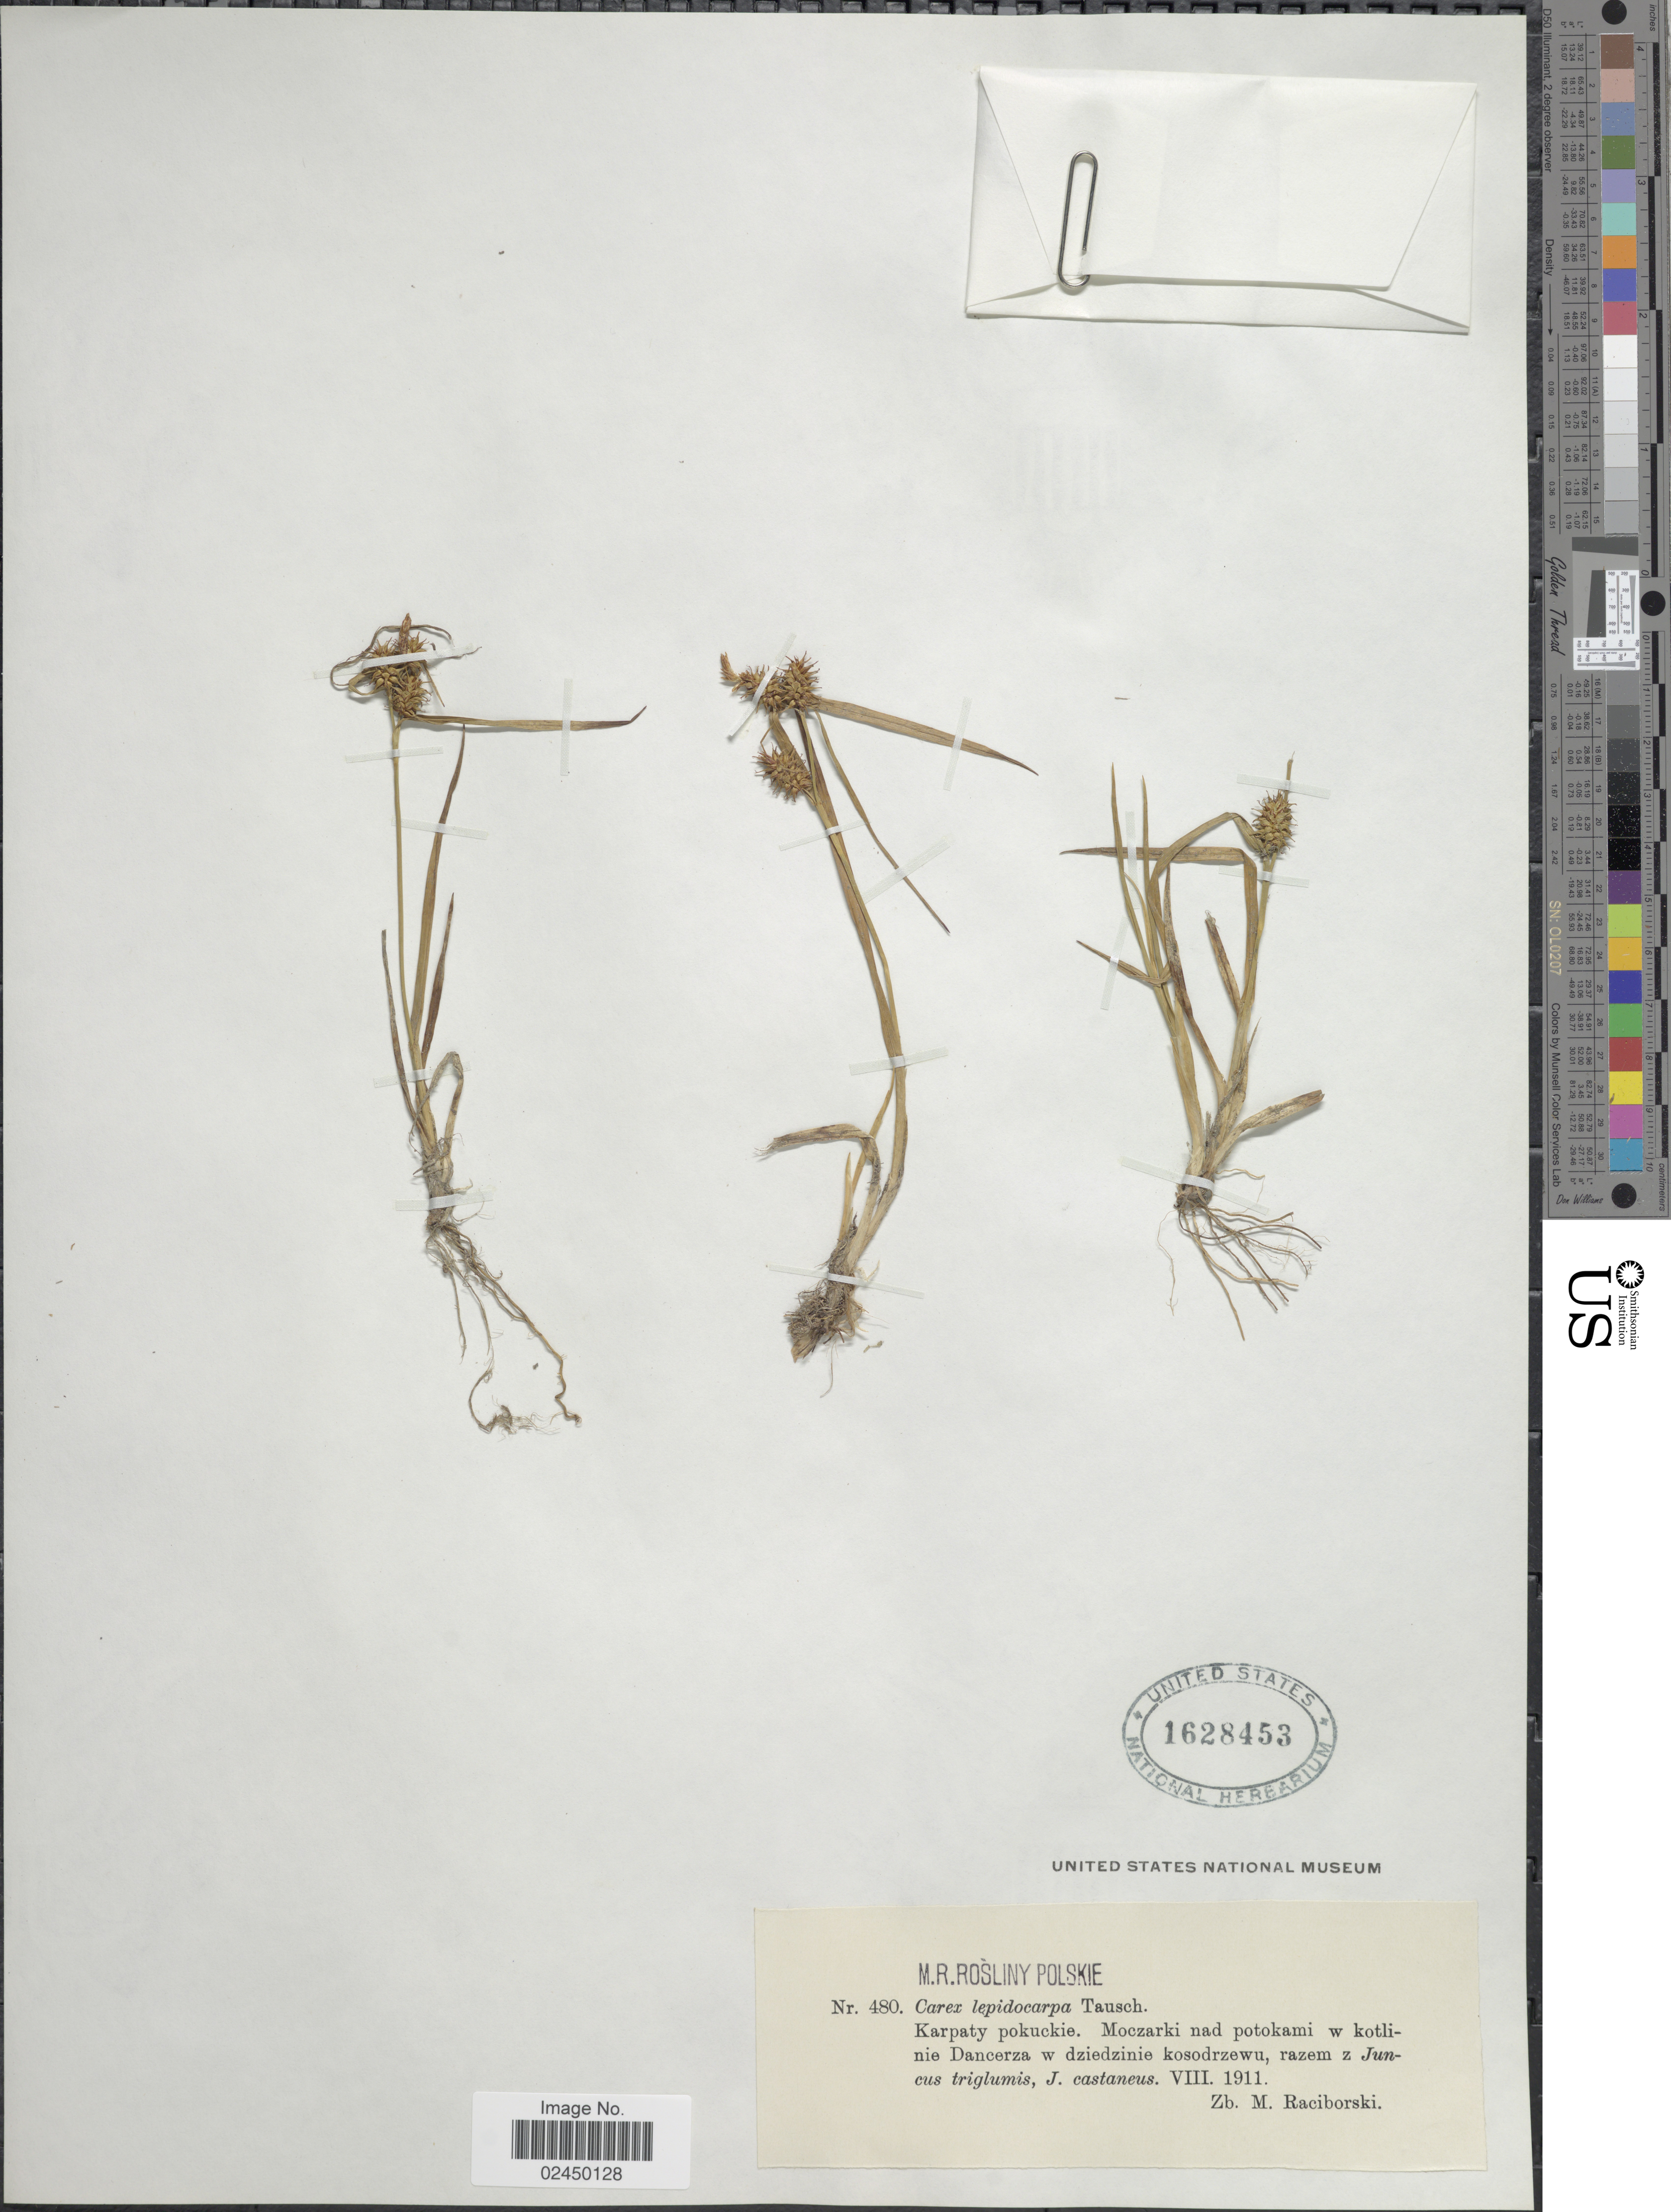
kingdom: Plantae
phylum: Tracheophyta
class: Liliopsida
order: Poales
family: Cyperaceae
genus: Carex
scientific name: Carex lepidocarpa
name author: Tausch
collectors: Z. Raciborski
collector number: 480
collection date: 1911-08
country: Poland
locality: Karpaty pokuckie, Moczarki nad potokami w kotlinie Dancerza w dziedzinie kosodrzewu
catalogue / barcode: US 1628453